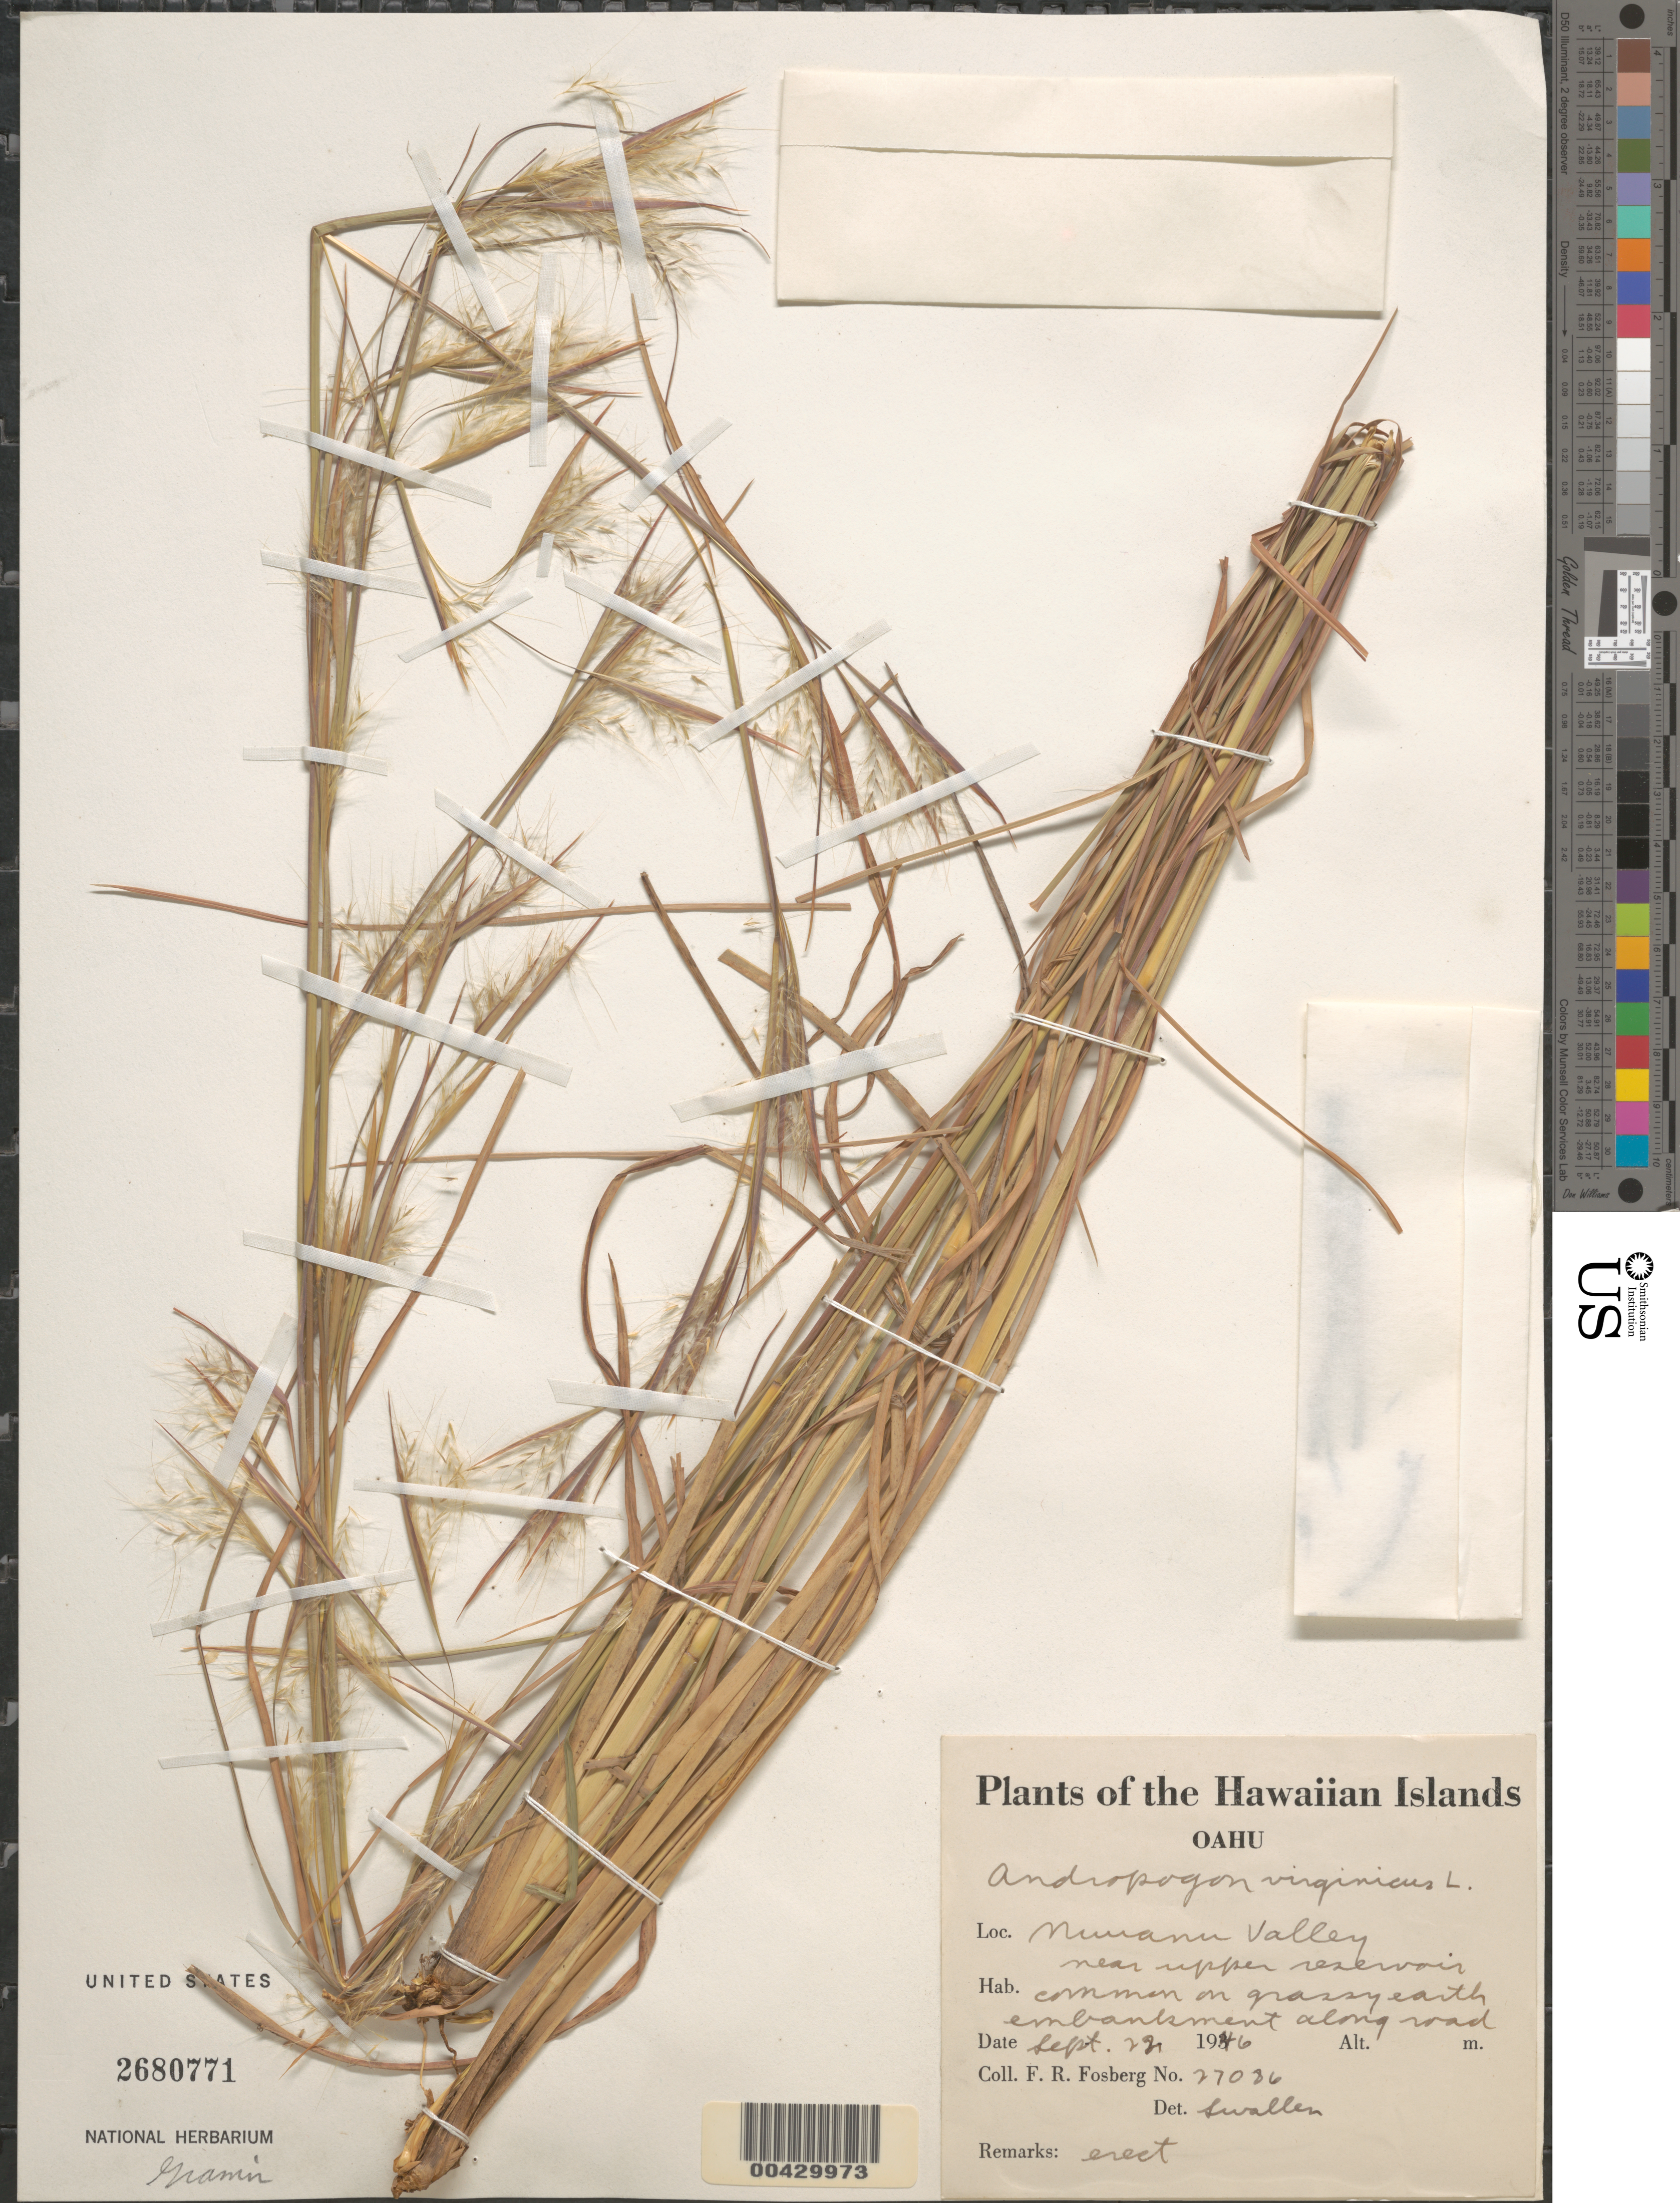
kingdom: Plantae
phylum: Tracheophyta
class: Liliopsida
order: Poales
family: Poaceae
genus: Andropogon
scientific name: Andropogon virginicus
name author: L.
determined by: Swallen, Jason R.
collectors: F. R. Fosberg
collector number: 27036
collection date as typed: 22 Sep 1946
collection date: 1946-09-22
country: United States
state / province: Hawaii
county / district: Honolulu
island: Oahu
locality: Nuuanu Valley near upper reservoir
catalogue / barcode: US 2680771